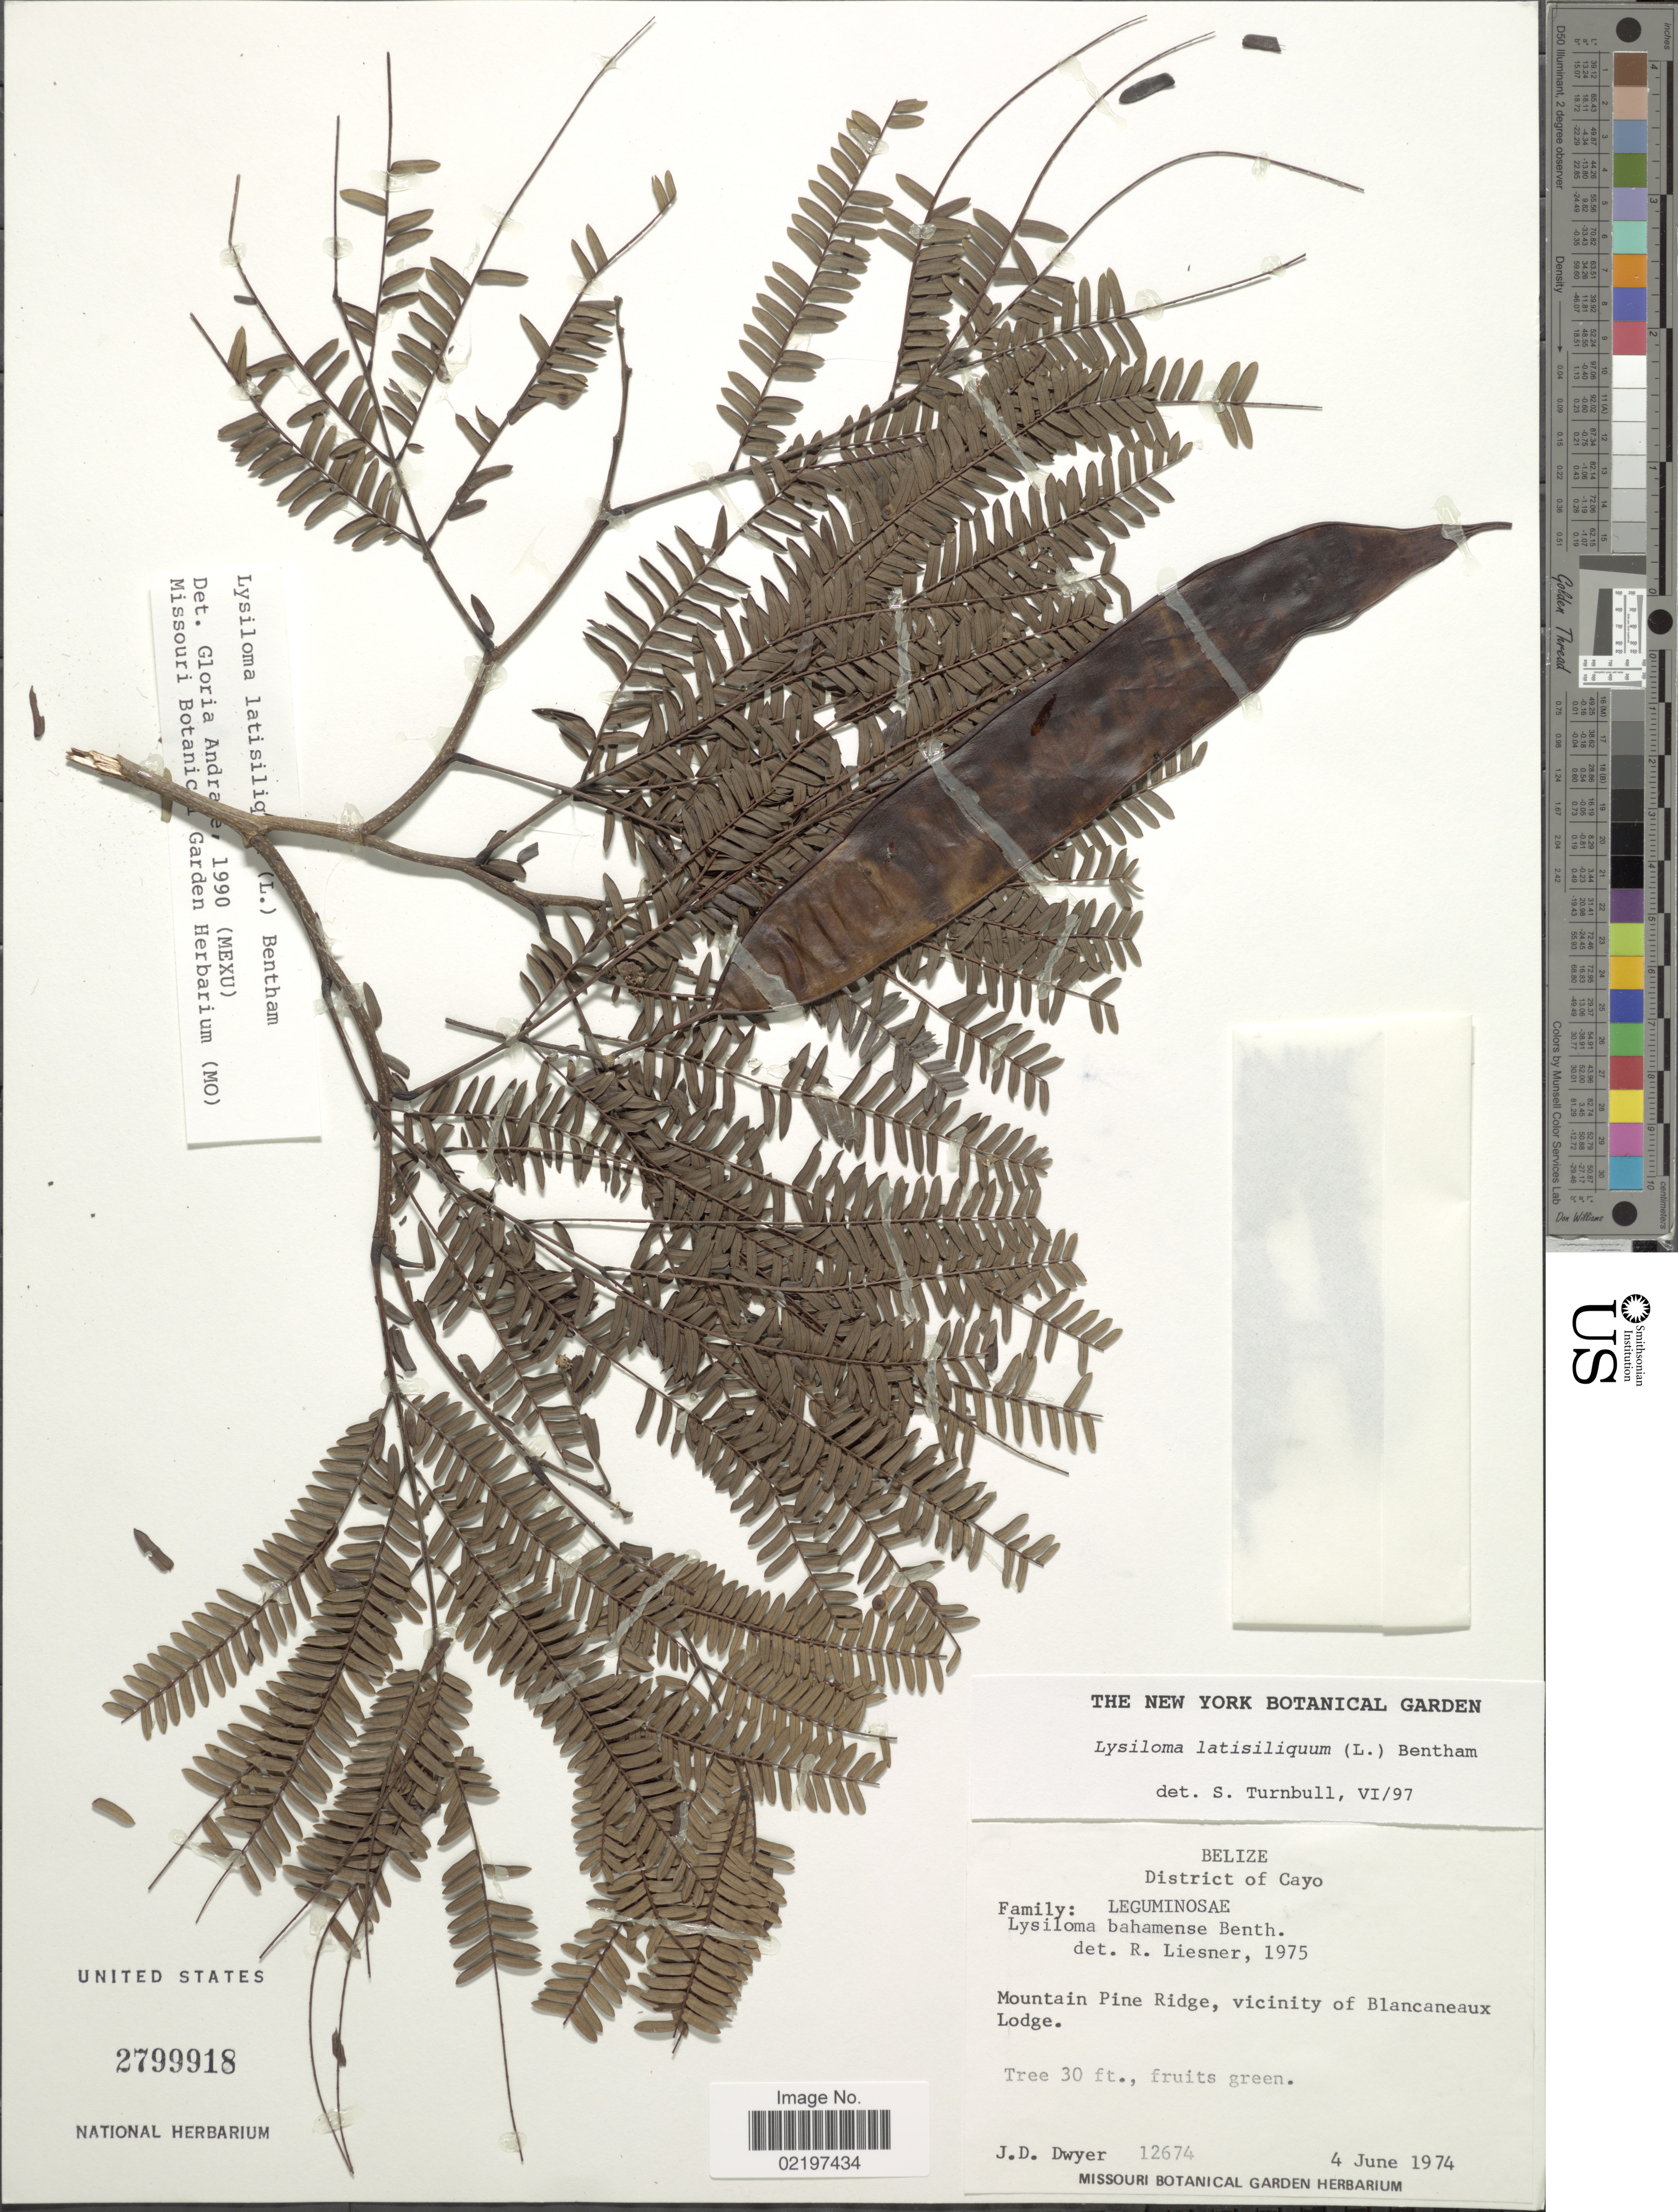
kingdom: Plantae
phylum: Tracheophyta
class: Magnoliopsida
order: Fabales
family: Fabaceae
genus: Lysiloma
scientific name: Lysiloma latisiliquum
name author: (L.) Benth.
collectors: J. D. Dwyer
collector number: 12674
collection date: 1974-06-04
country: Belize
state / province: Cayo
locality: Mountain in Pine Ridge, vicinity of Blancaneaux Lodge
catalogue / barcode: US 2799918